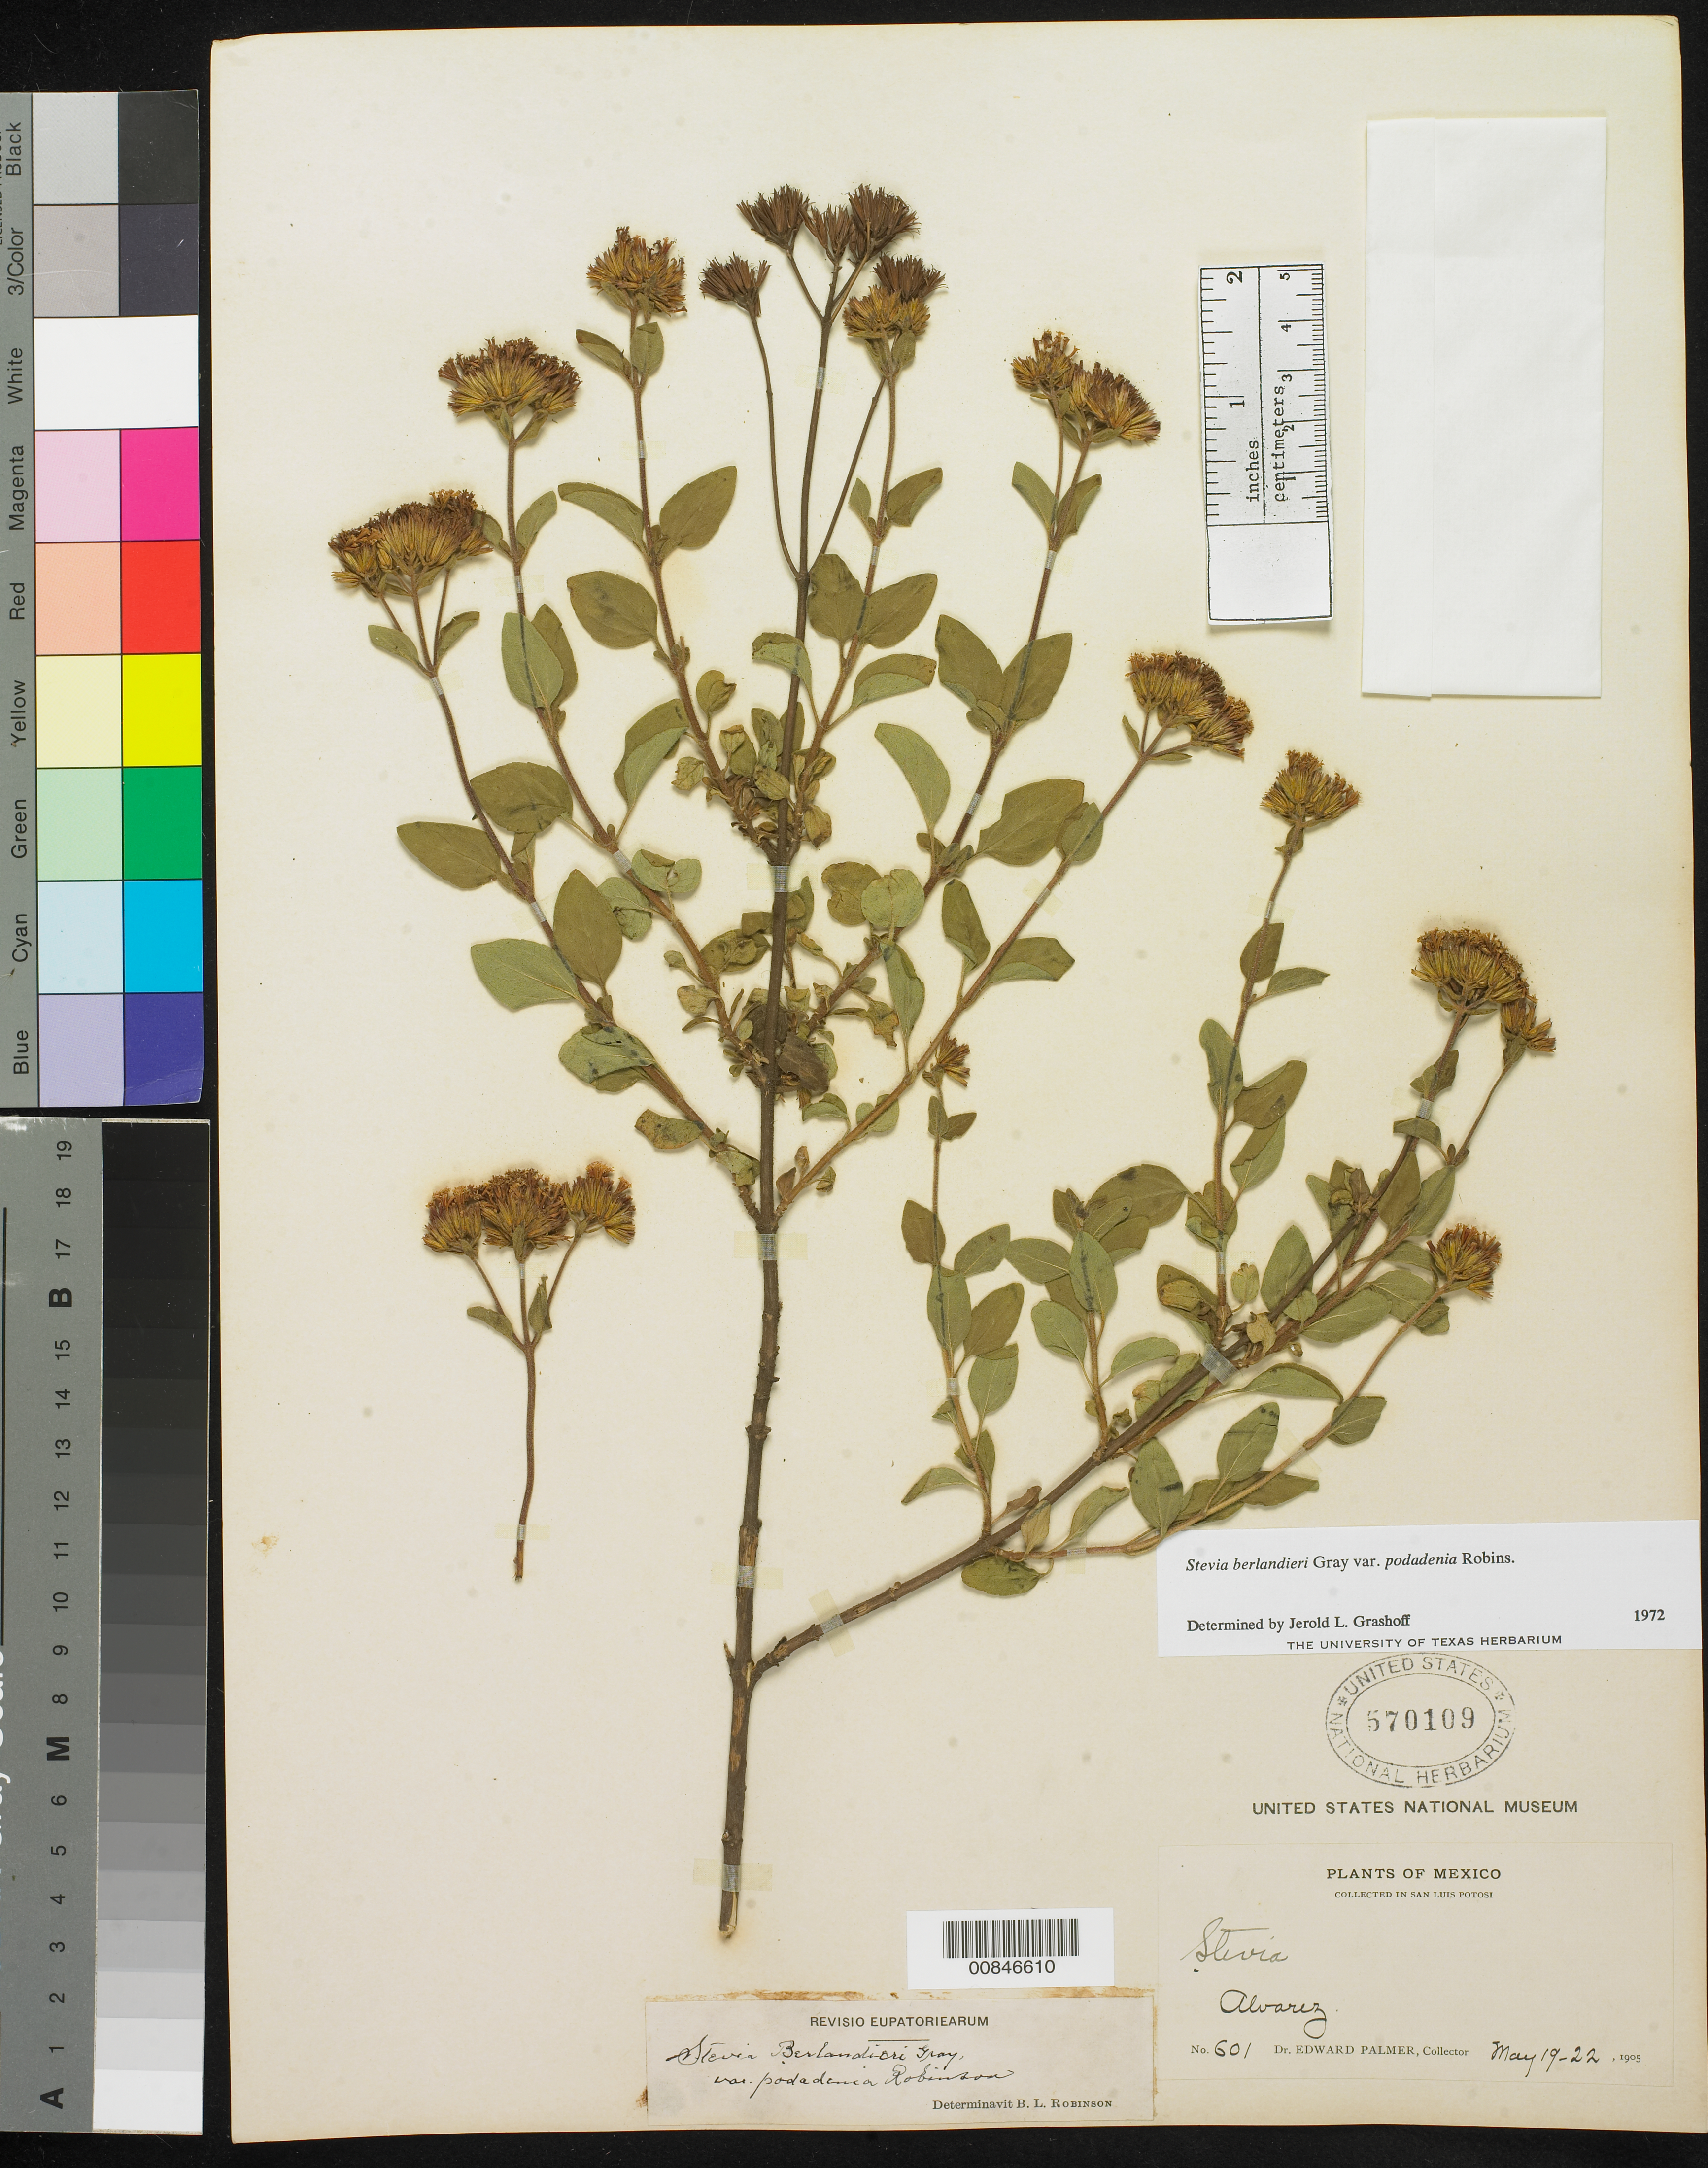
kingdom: Plantae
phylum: Tracheophyta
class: Magnoliopsida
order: Asterales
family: Asteraceae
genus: Stevia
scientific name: Stevia berlandieri var. podadenia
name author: B.L. Rob.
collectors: E. Palmer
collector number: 601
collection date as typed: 19 May 1905 to 22 May 1905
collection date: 1905-05-19/1905-05-22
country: Mexico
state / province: San Luis Potosí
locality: San Luis Potosí.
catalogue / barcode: US 570109